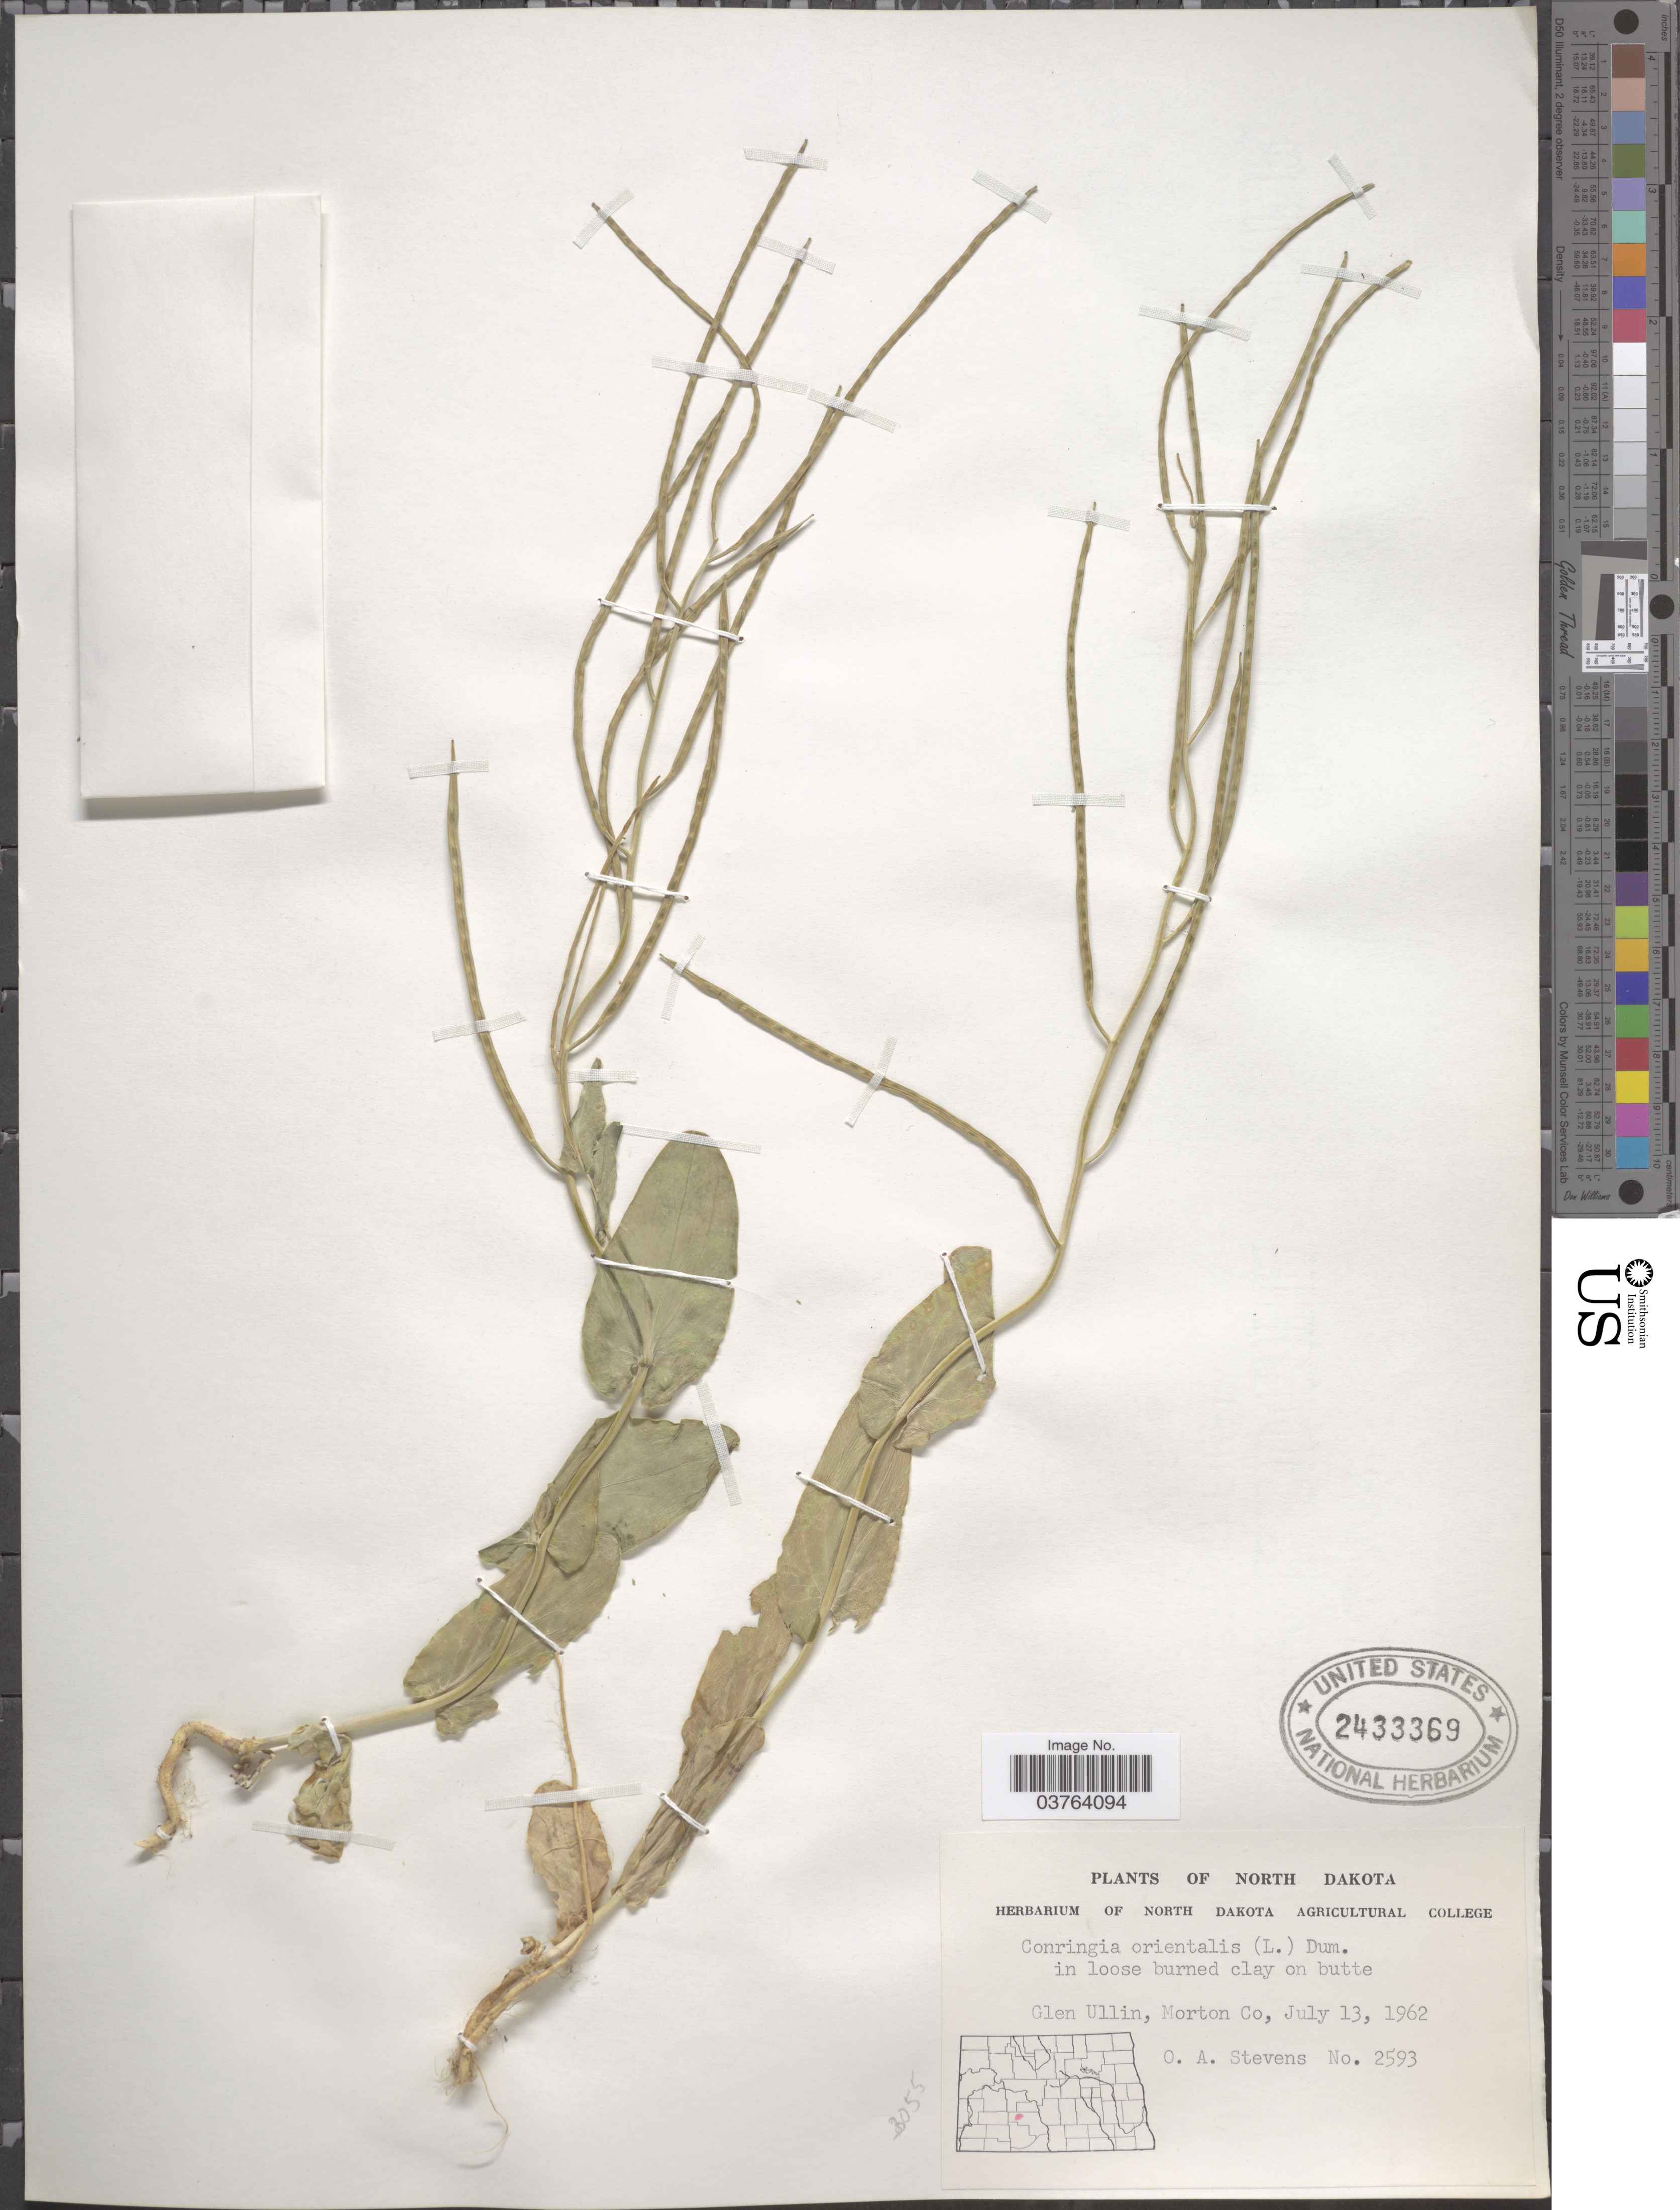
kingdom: Plantae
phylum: Tracheophyta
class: Magnoliopsida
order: Brassicales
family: Brassicaceae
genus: Conringia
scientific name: Conringia orientalis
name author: (L.) C. Presl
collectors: O. A. Stevens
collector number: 2593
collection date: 1962-07-13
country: United States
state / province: North Dakota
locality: Glen Ullin, Morton Co.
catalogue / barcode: US 2433369